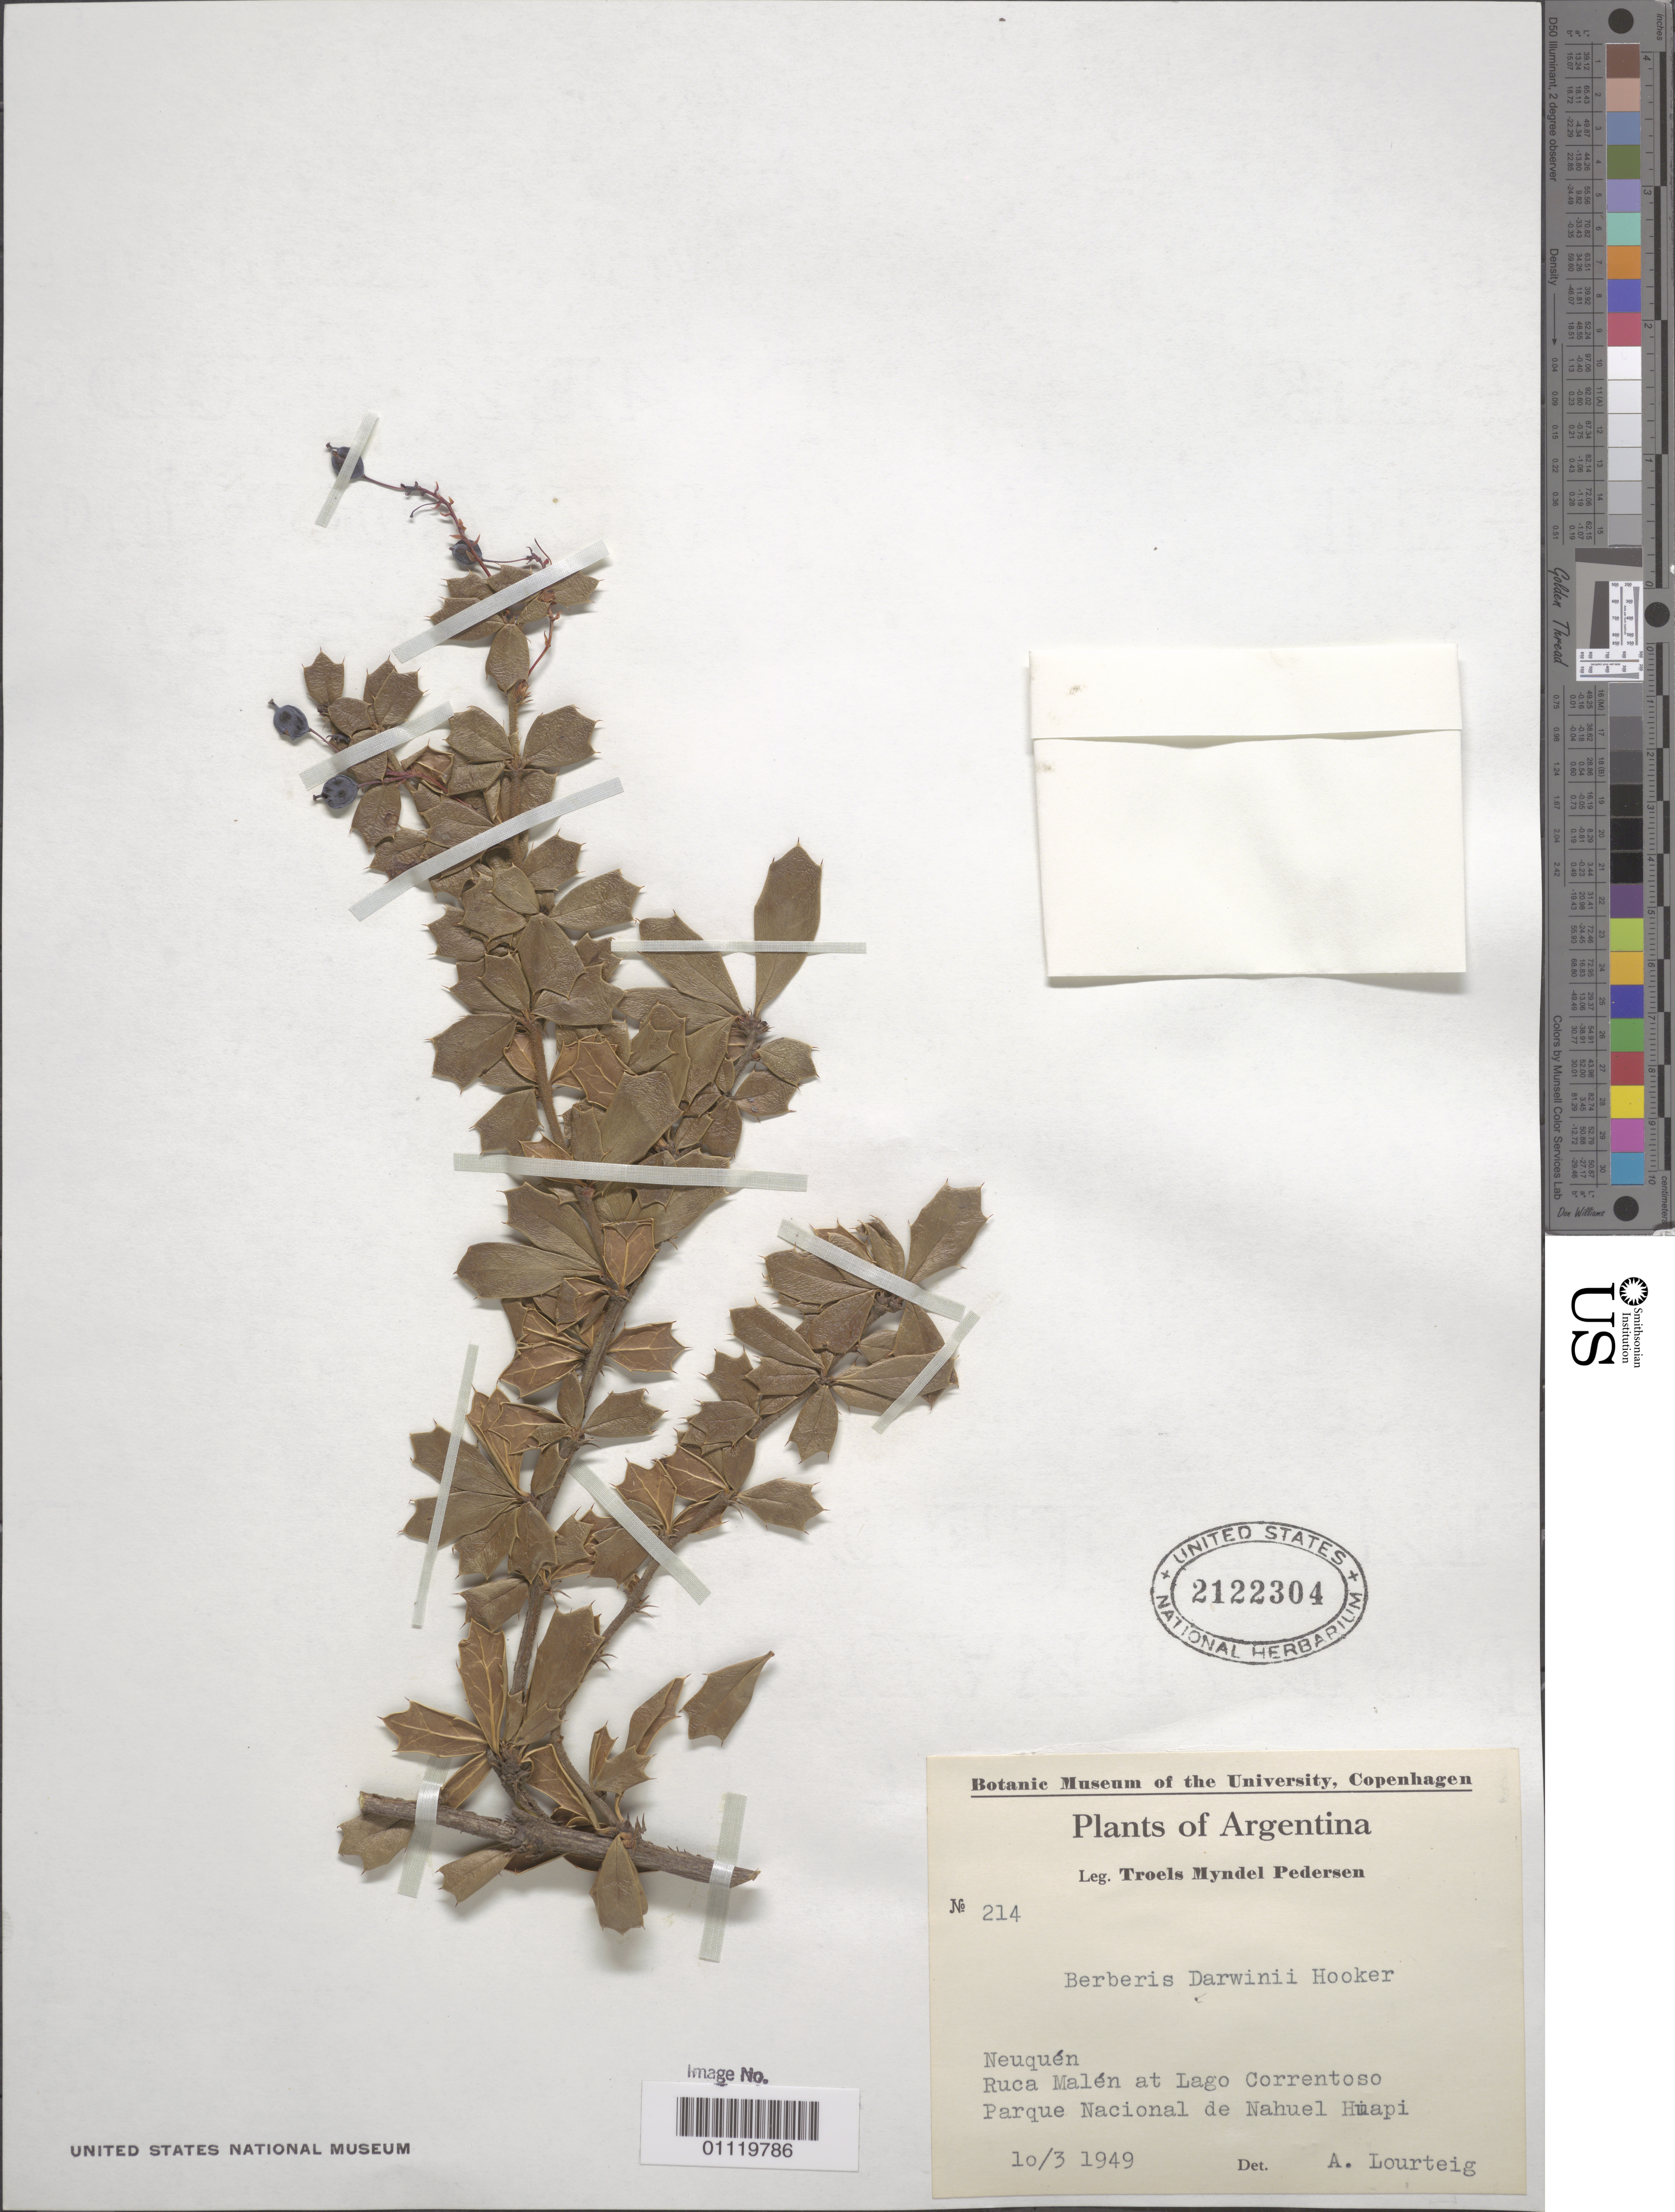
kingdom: Plantae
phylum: Tracheophyta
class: Magnoliopsida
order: Ranunculales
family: Berberidaceae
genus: Berberis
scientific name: Berberis darwinii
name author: Hook.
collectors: A. Lourteig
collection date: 1949-03-10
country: Argentina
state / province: Neuquen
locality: Ruca Malen at Lake Correntoso, Nahuel Huapi National Park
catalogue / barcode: US 2122304